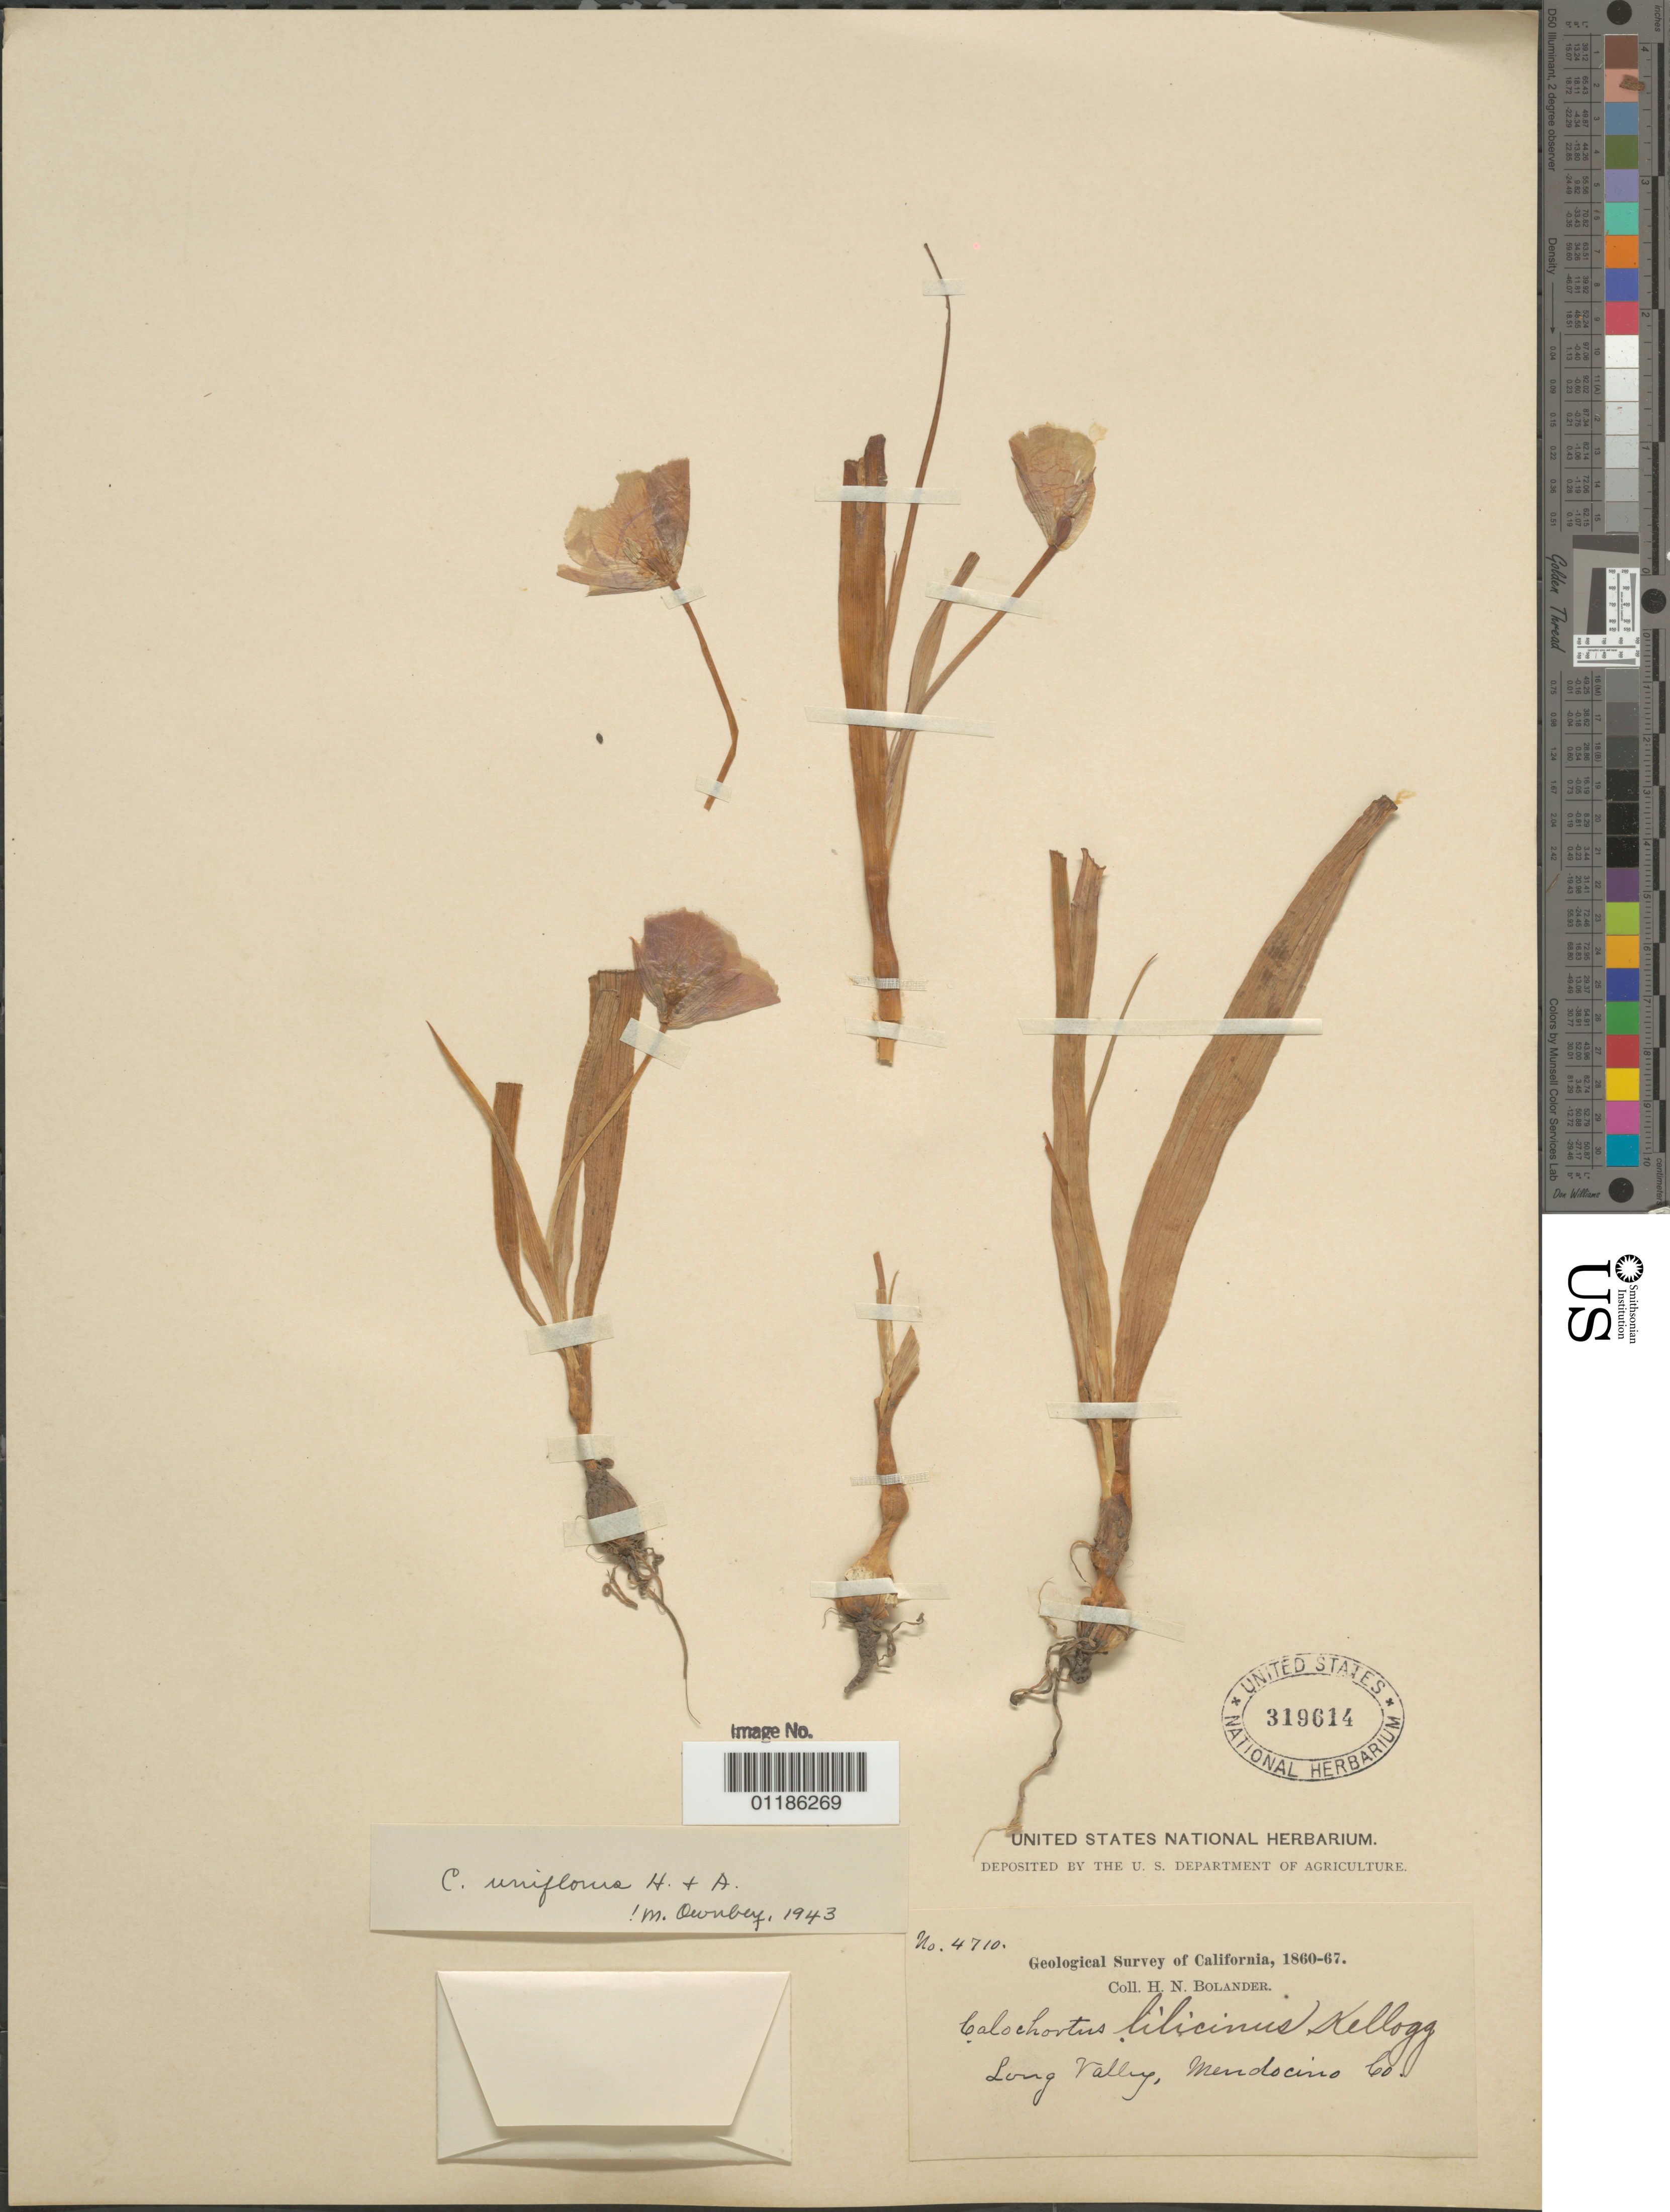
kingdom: Plantae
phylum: Tracheophyta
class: Liliopsida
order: Liliales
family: Liliaceae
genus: Calochortus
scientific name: Calochortus uniflorus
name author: Hook. & Arn.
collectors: H. Bolander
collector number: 4710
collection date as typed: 1860 to -- --- 1867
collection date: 1860/1867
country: United States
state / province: California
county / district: Medocino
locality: Long Valley.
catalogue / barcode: US 319614